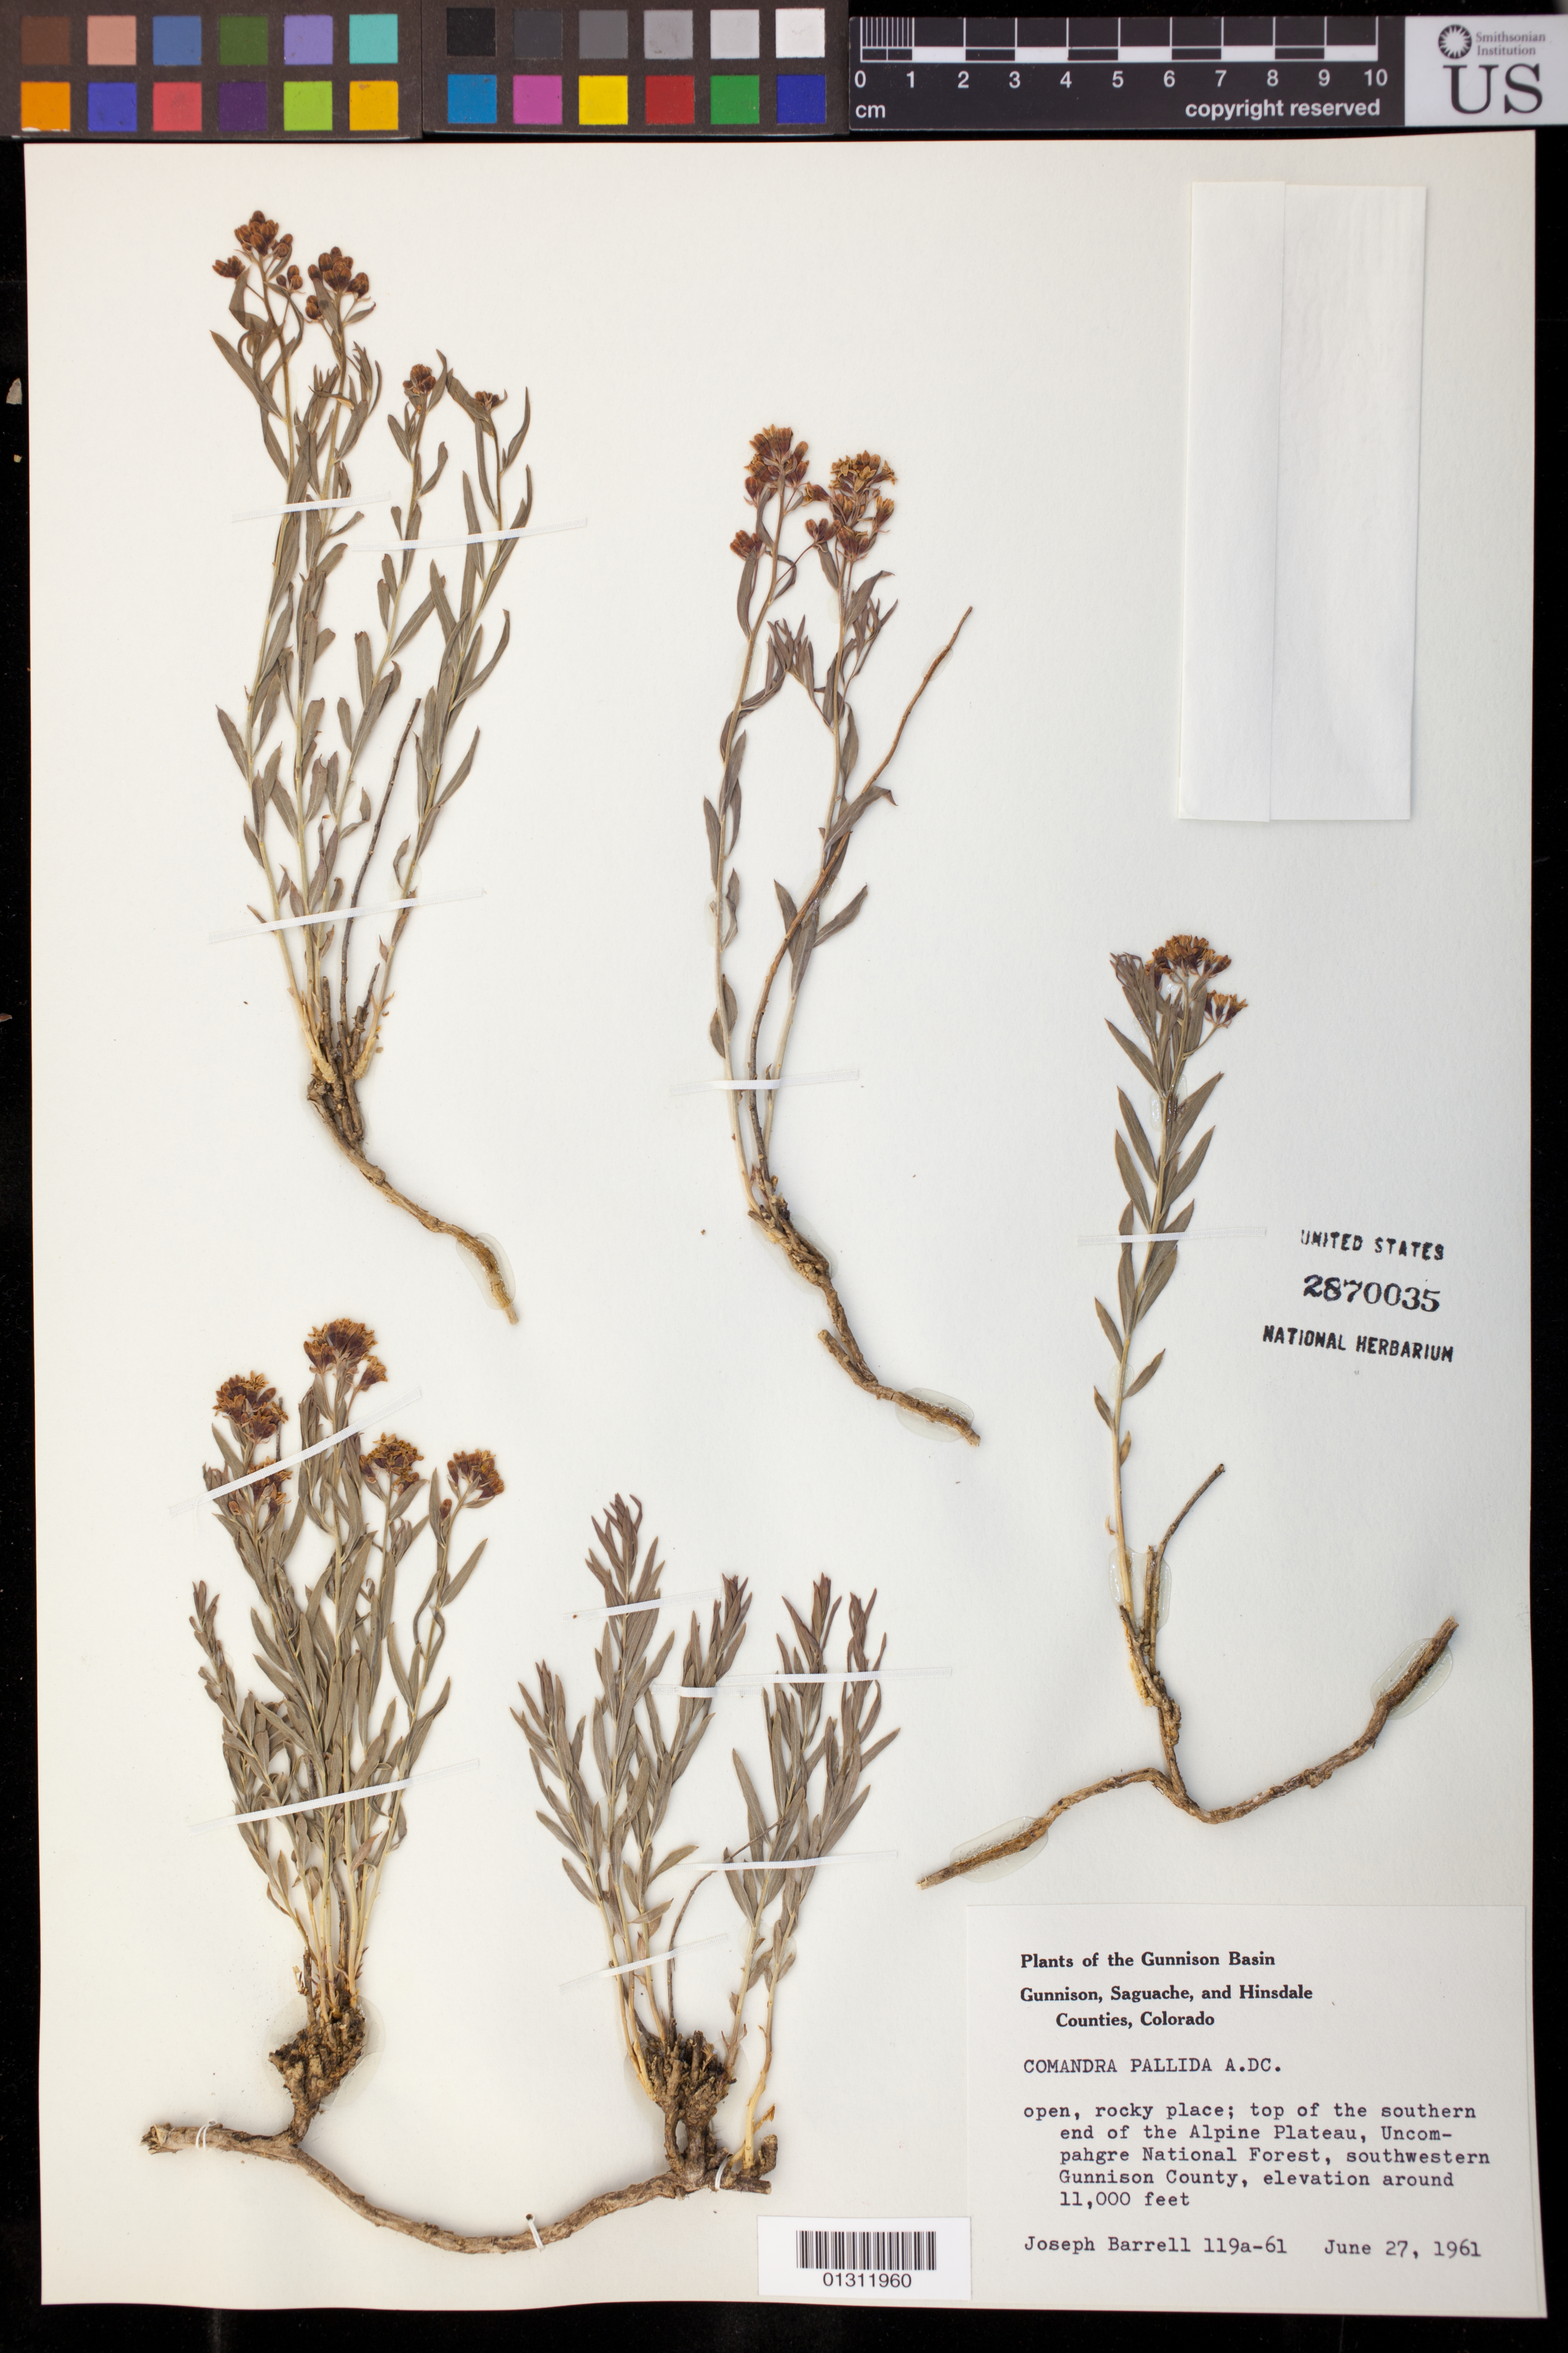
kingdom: Plantae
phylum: Tracheophyta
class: Magnoliopsida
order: Santalales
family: Comandraceae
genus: Comandra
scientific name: Comandra pallida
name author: A. DC.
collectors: J. Barrell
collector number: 119a-61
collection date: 1961-06-27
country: United States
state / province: Colorado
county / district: Gunnison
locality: top of the southern end of the Alpine Plateau, Uncompahgre National Forest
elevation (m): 3353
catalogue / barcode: US 2870035